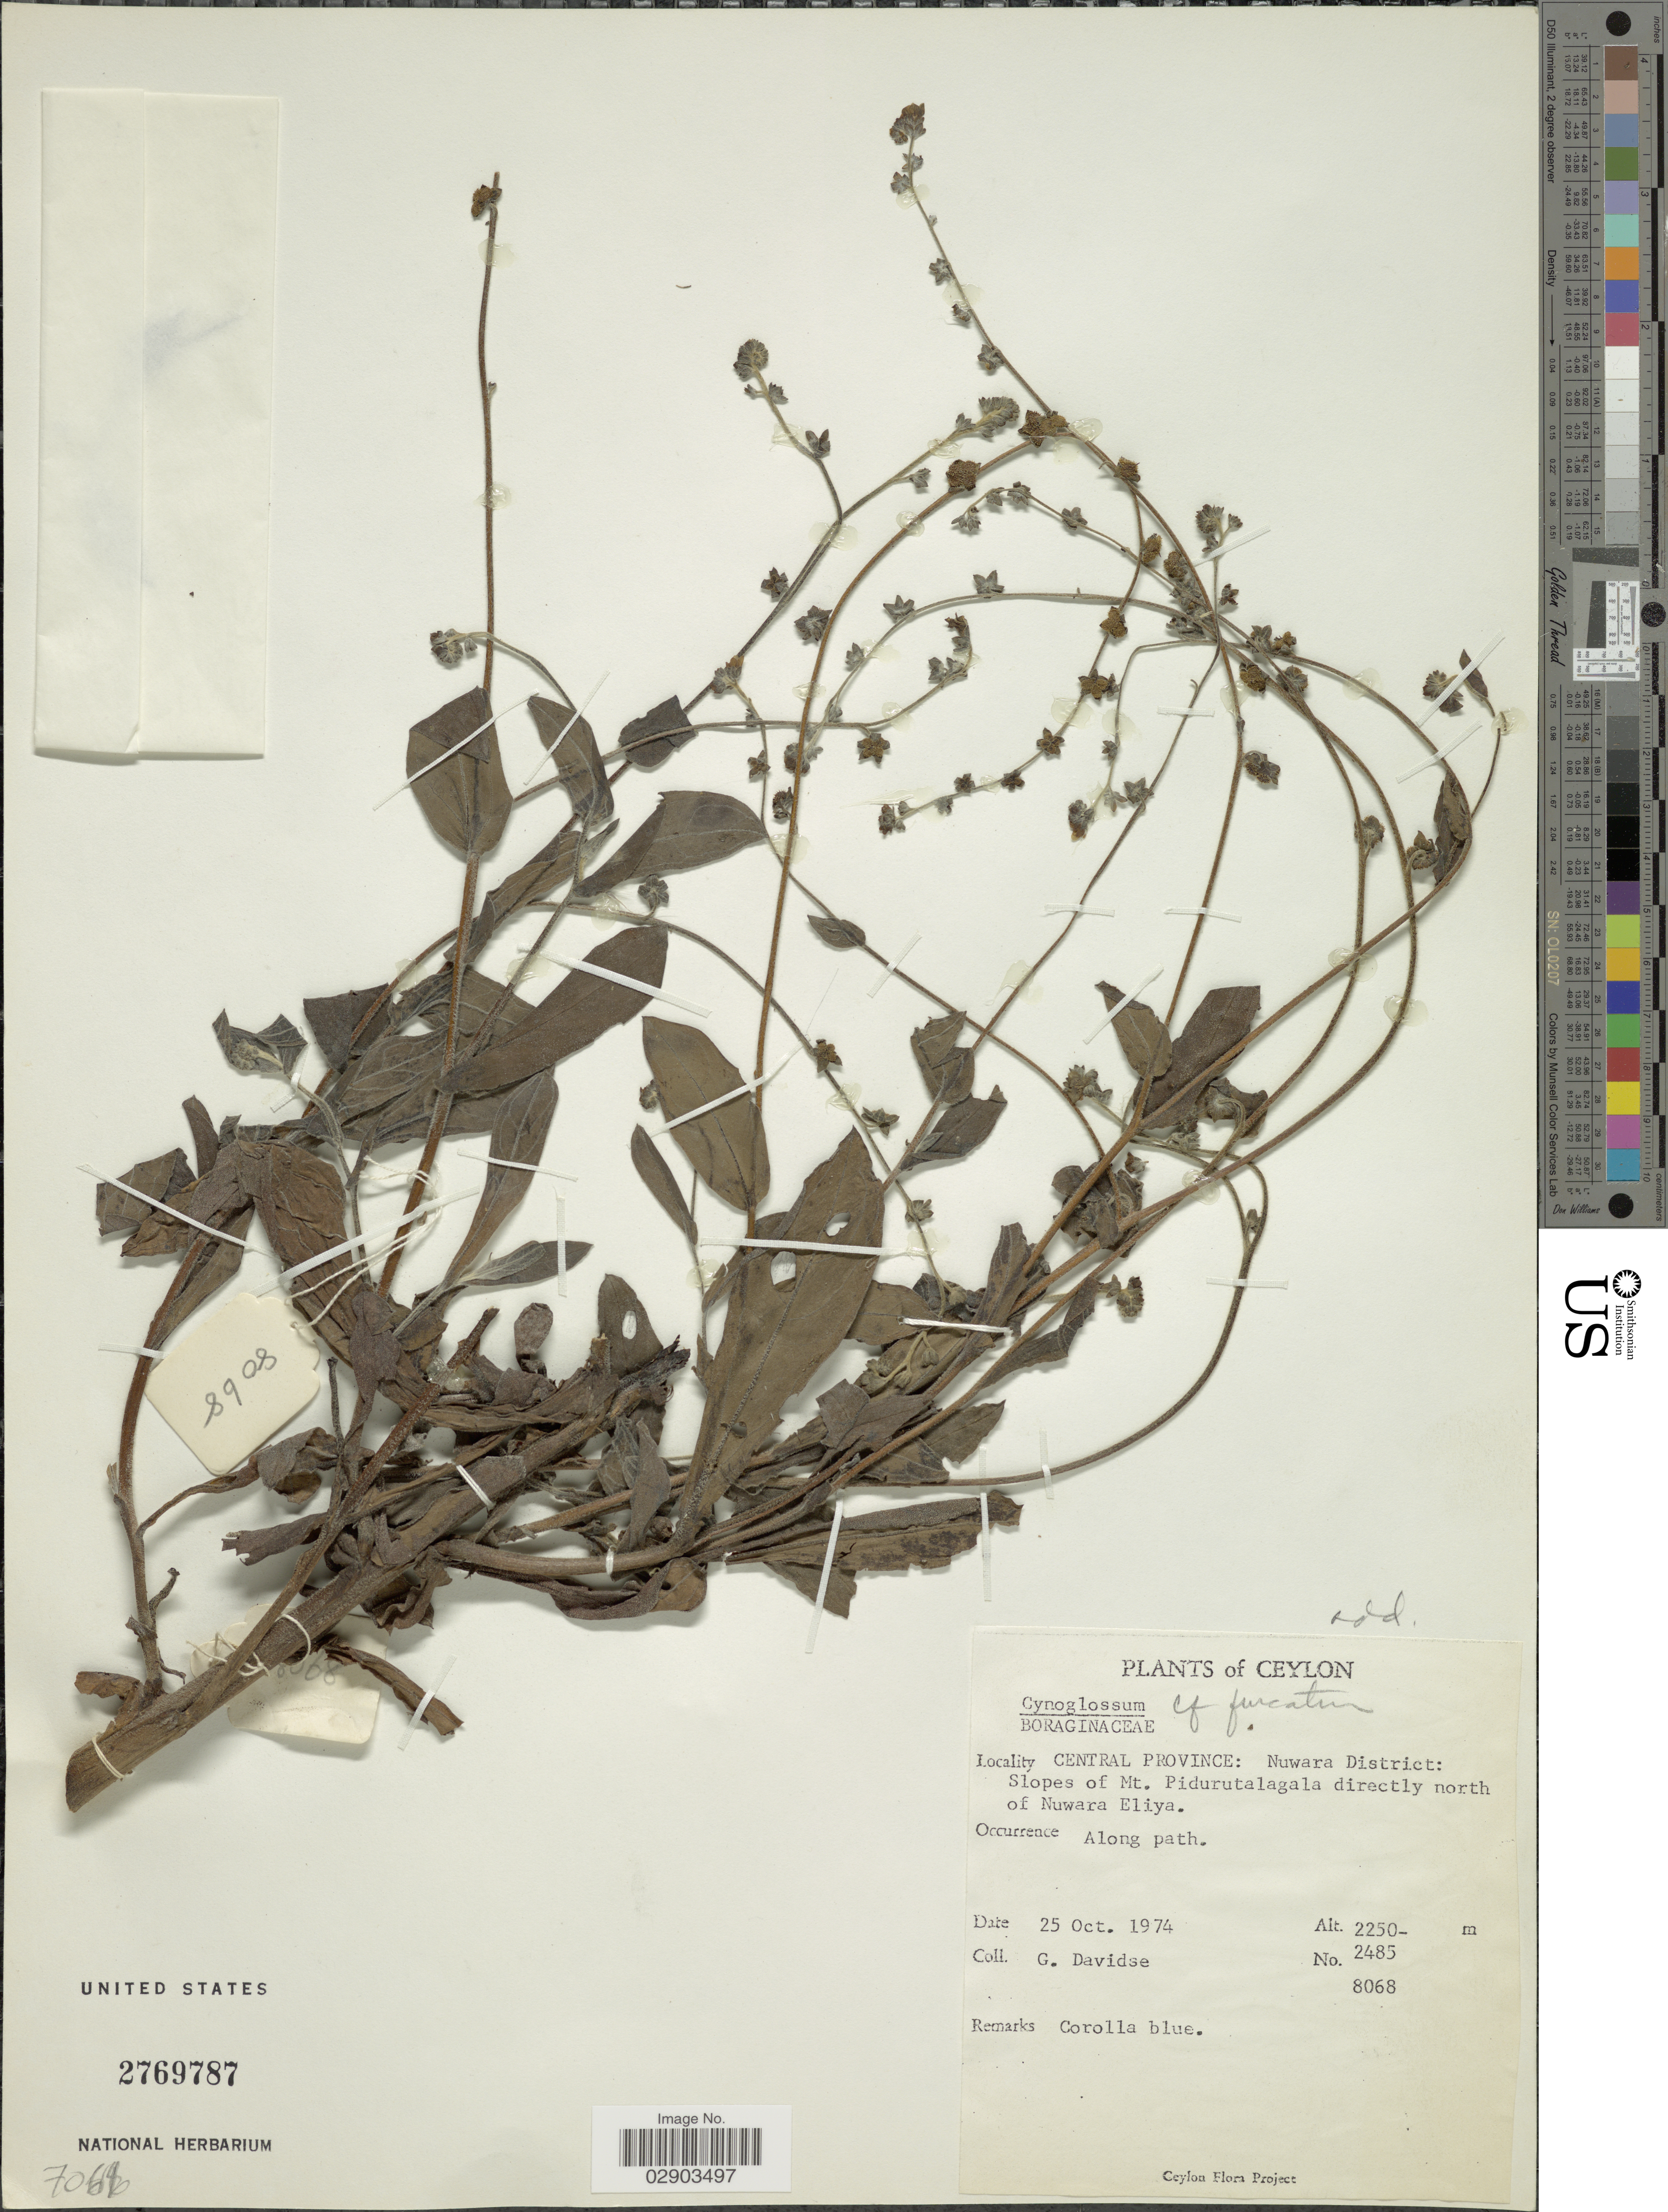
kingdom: Plantae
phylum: Tracheophyta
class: Magnoliopsida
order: Boraginales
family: Boraginaceae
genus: Cynoglossum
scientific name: Cynoglossum furcatum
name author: Wall.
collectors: G. Davidse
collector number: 8068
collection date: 1974-10-25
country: Sri Lanka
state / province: Central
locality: Ceylon. Central Province: Nuwara District: Slopes of Mt. Pidurutalagala directly north of Nuwara Eliya.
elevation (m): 2250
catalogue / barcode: US 2769787